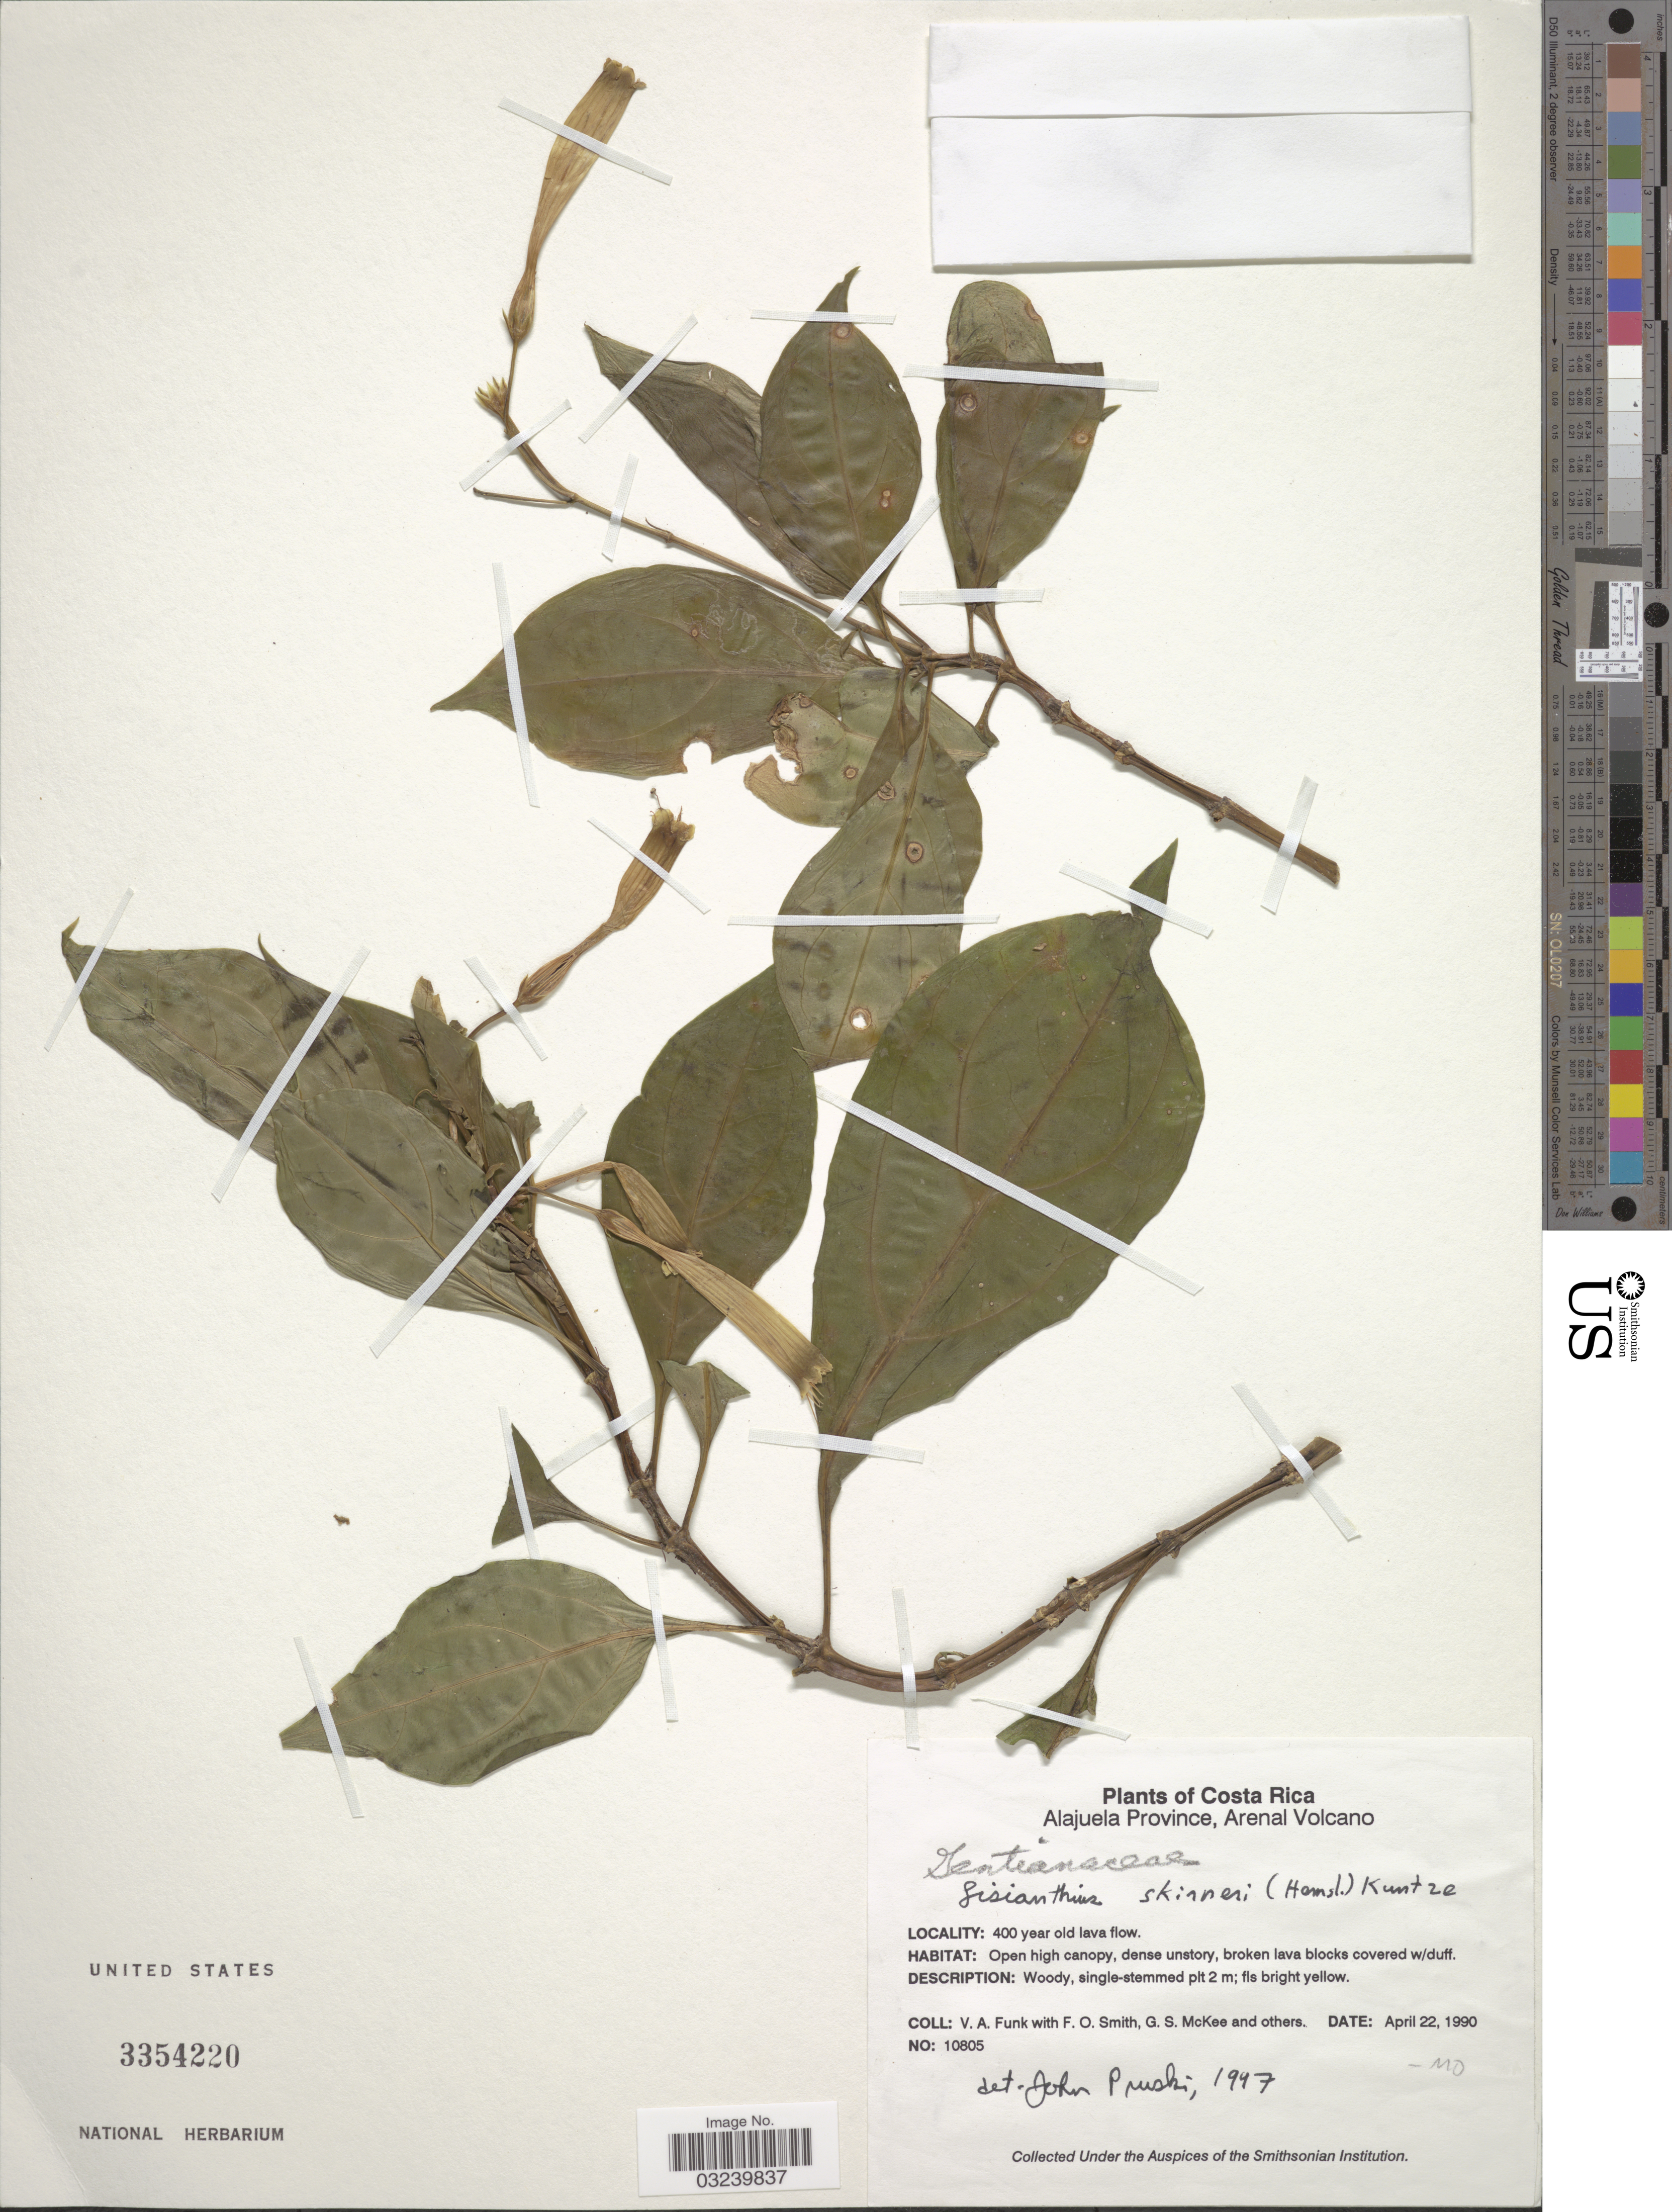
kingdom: Plantae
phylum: Tracheophyta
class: Magnoliopsida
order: Gentianales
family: Gentianaceae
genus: Lisianthius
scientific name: Lisianthius skinneri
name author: (Hemsl.) Kuntze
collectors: V. Funk, F. Smith, G. S. McKee & et al.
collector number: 10805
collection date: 1990-04-22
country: Costa Rica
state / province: Alajuela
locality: Arenal Volcano, 400 year old lava flow.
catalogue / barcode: US 3354220